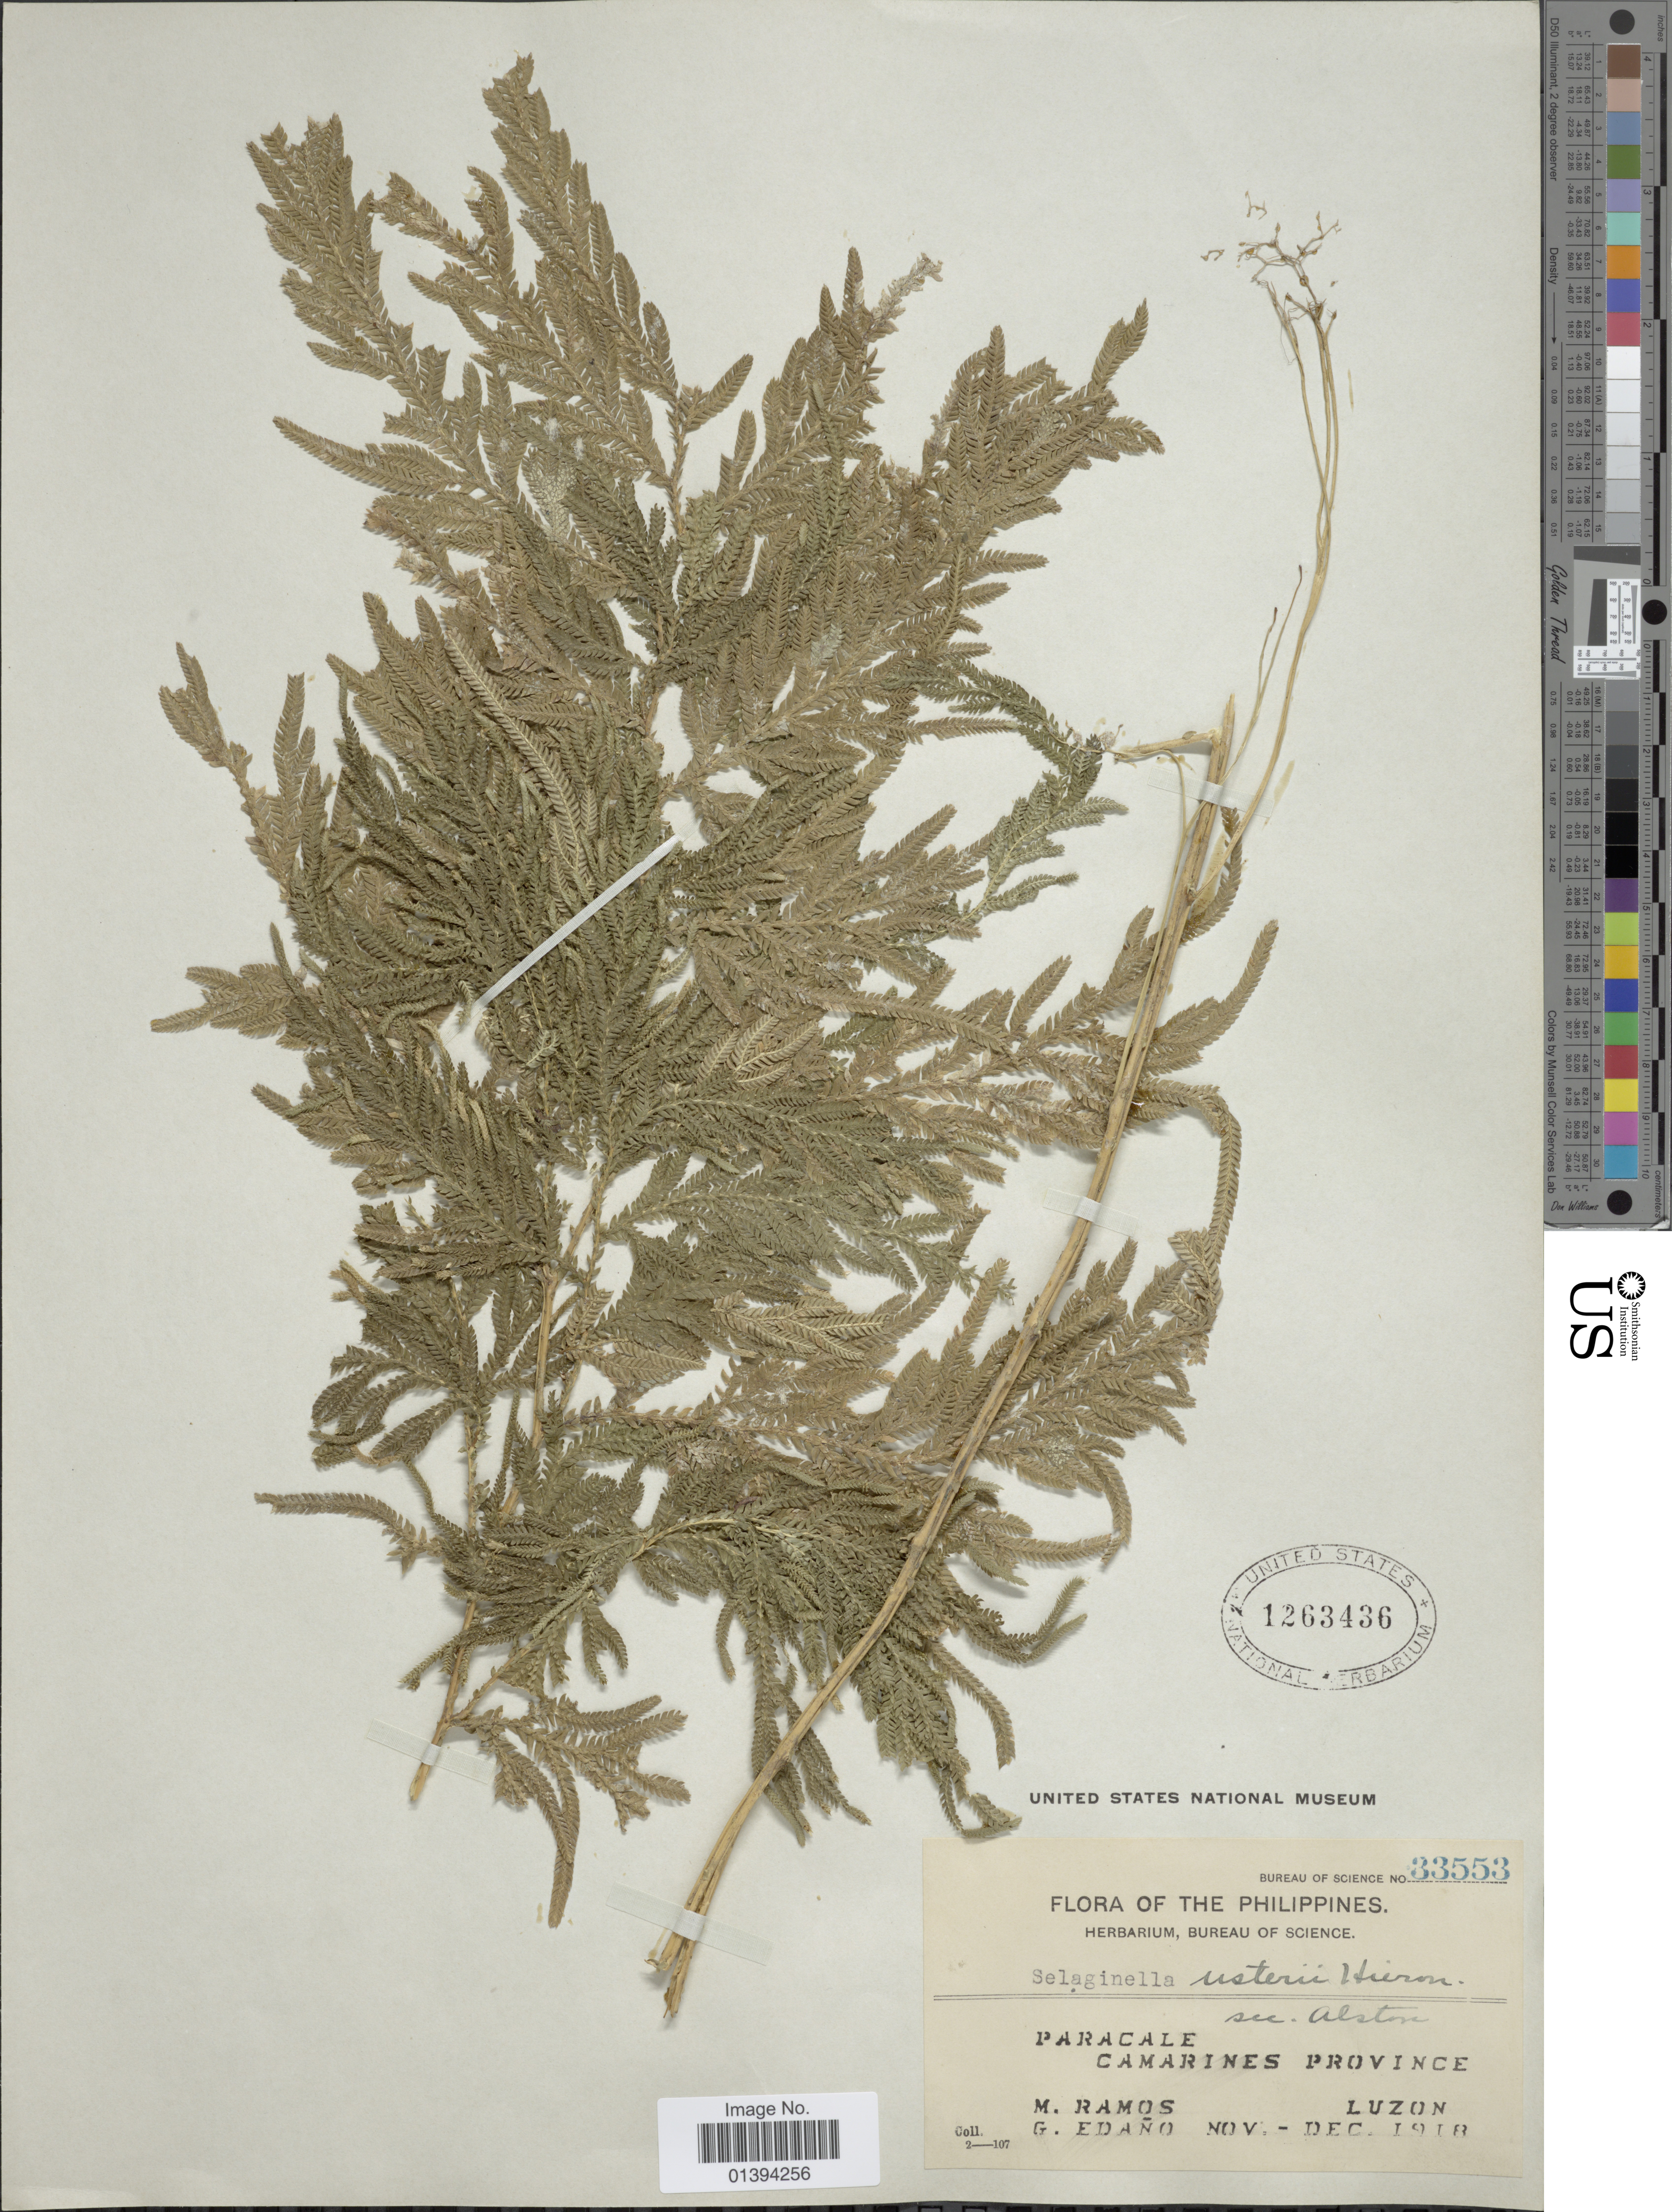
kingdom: Plantae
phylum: Tracheophyta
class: Lycopodiopsida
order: Selaginellales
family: Selaginellaceae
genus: Selaginella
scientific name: Selaginella usterii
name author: Hieron.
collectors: M. Ramos & G. Edaño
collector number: Bureau of Science 33553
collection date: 1918-11/1918-12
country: Philippines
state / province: Central Luzon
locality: Paracale camarines province Luzon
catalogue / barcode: US 1263436